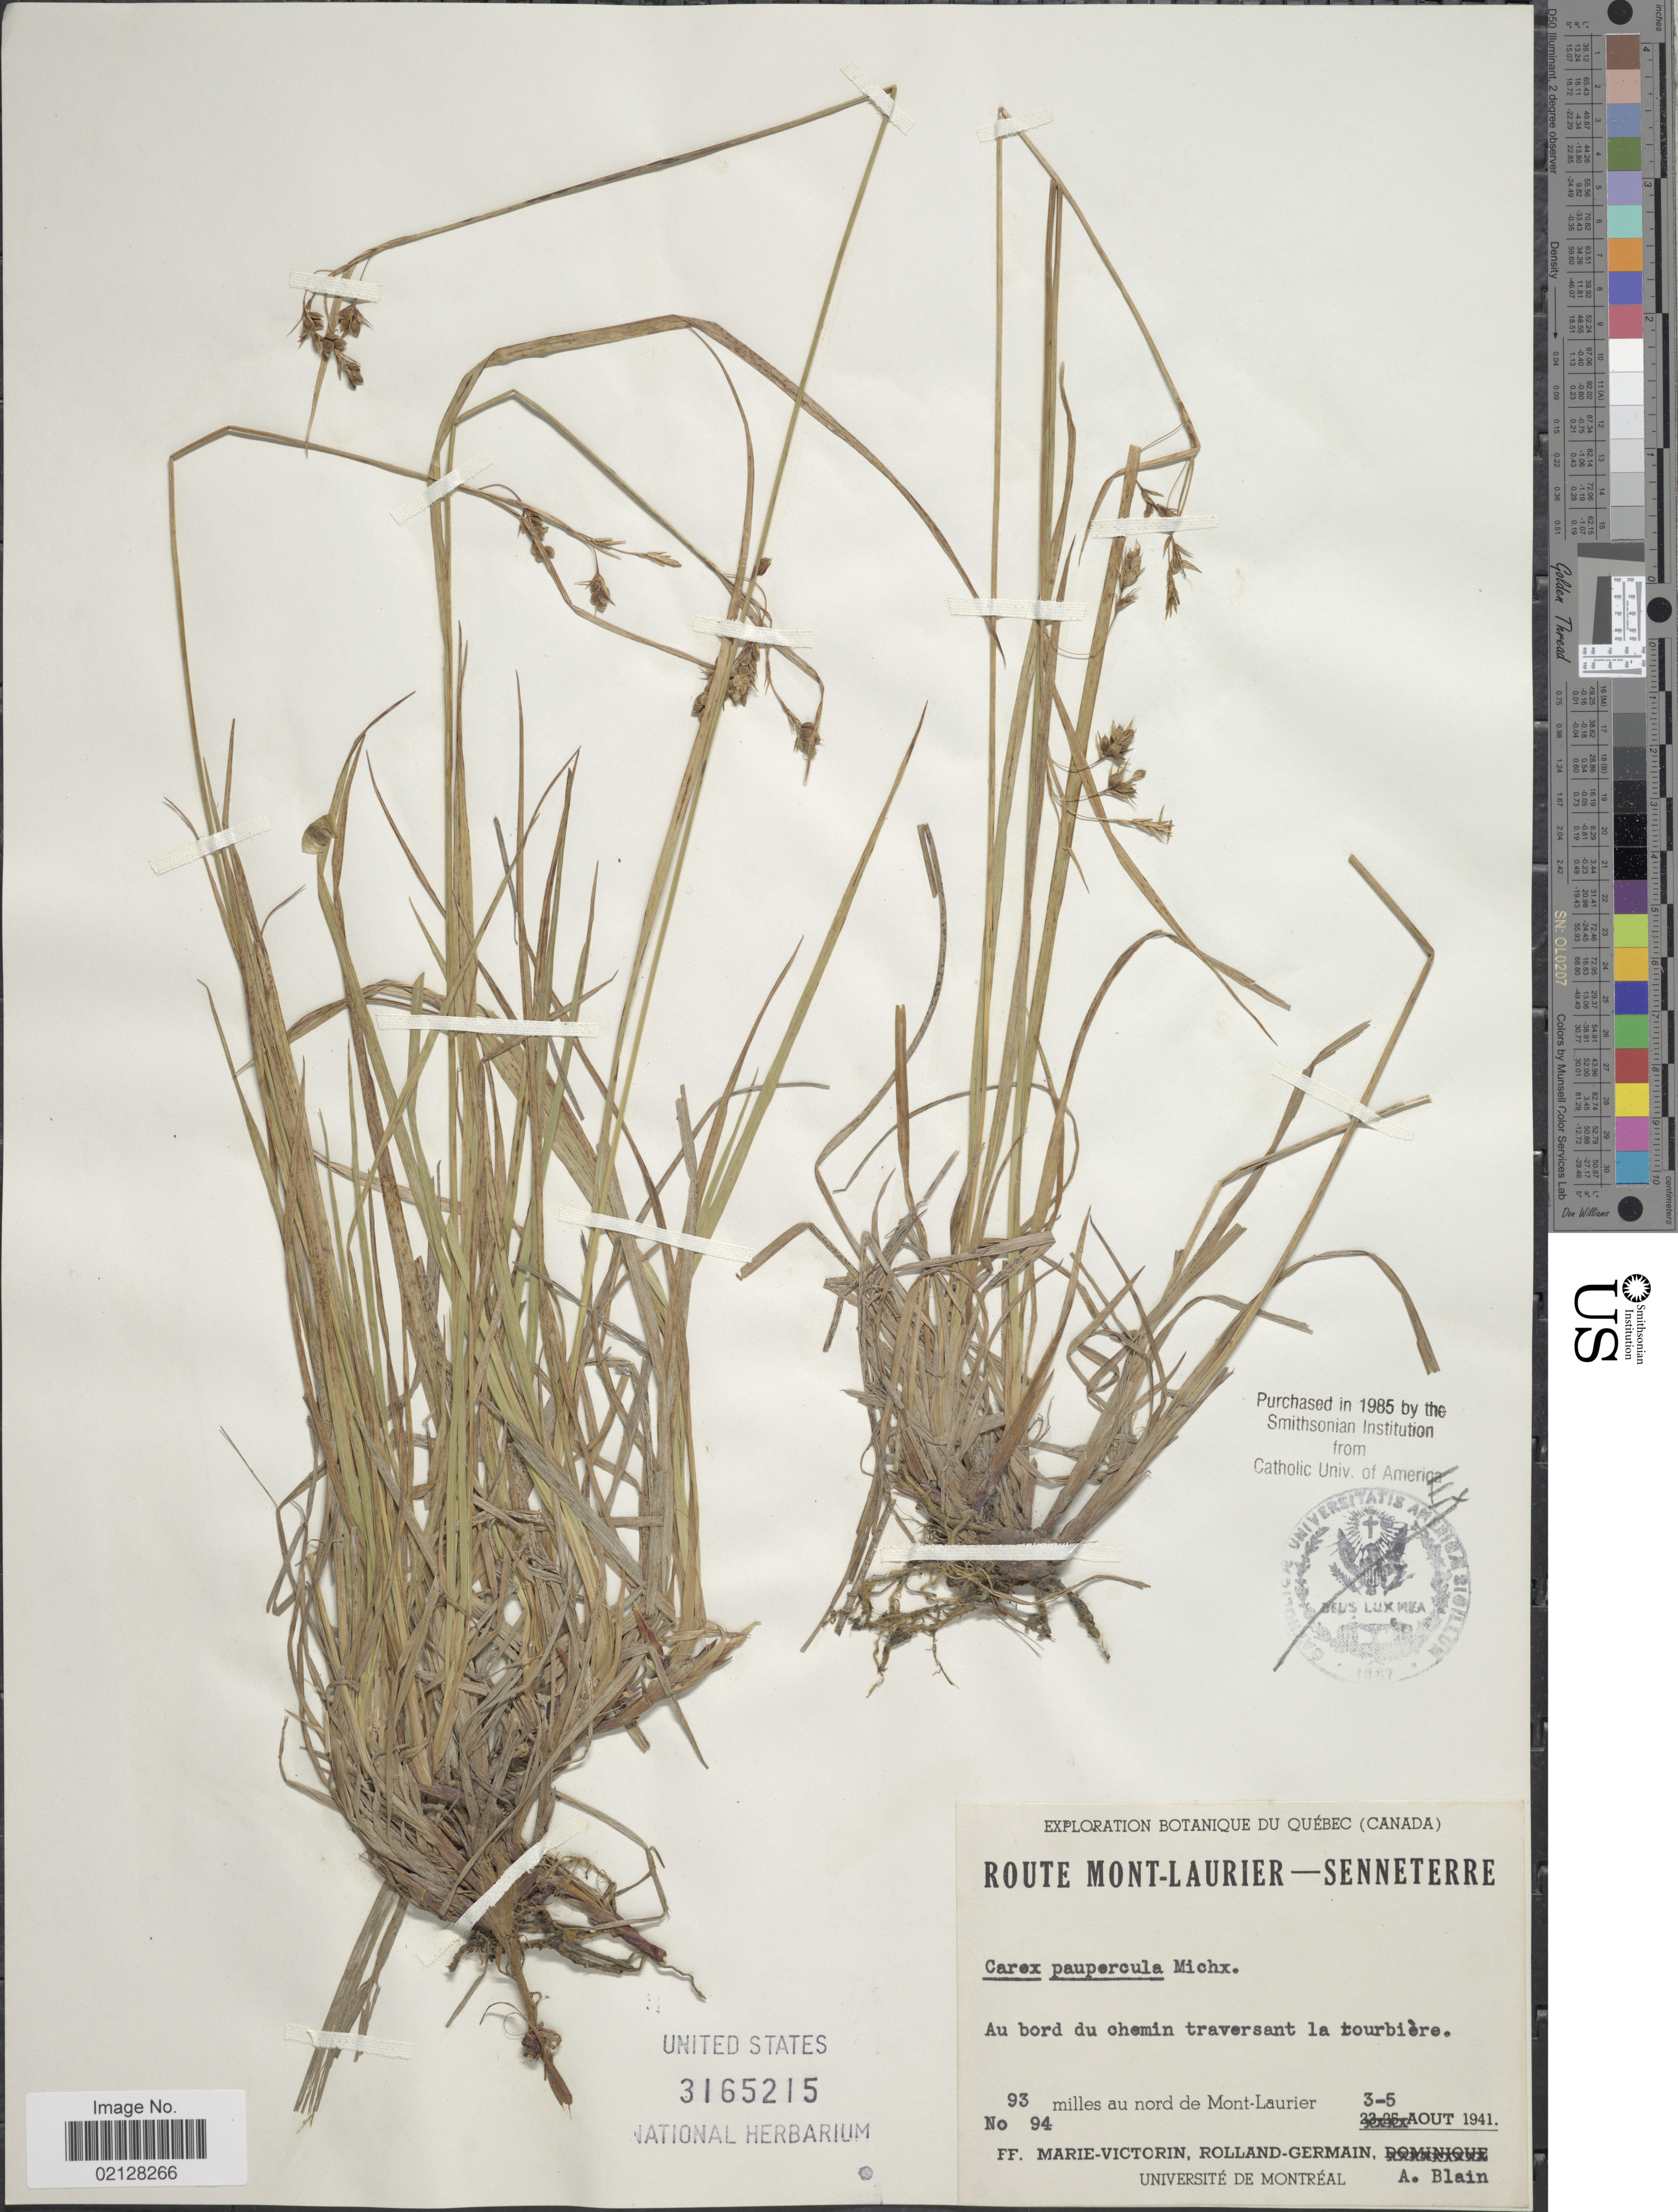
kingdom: Plantae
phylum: Tracheophyta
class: Liliopsida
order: Poales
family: Cyperaceae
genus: Carex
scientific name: Carex magellanica subsp. irrigua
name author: (Wahlenb.) Hiitonen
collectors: F. Marie-Victorin, Rolland-Germain & A. Blain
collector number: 94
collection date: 1941-08-03/1941-08-05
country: Canada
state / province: Quebec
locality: Route Mont-Laurier- Senneterre, 93 miles au nord de Mont-Laurier, Au bord du ohemin traversant la tourbiere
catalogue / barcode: US 3165215